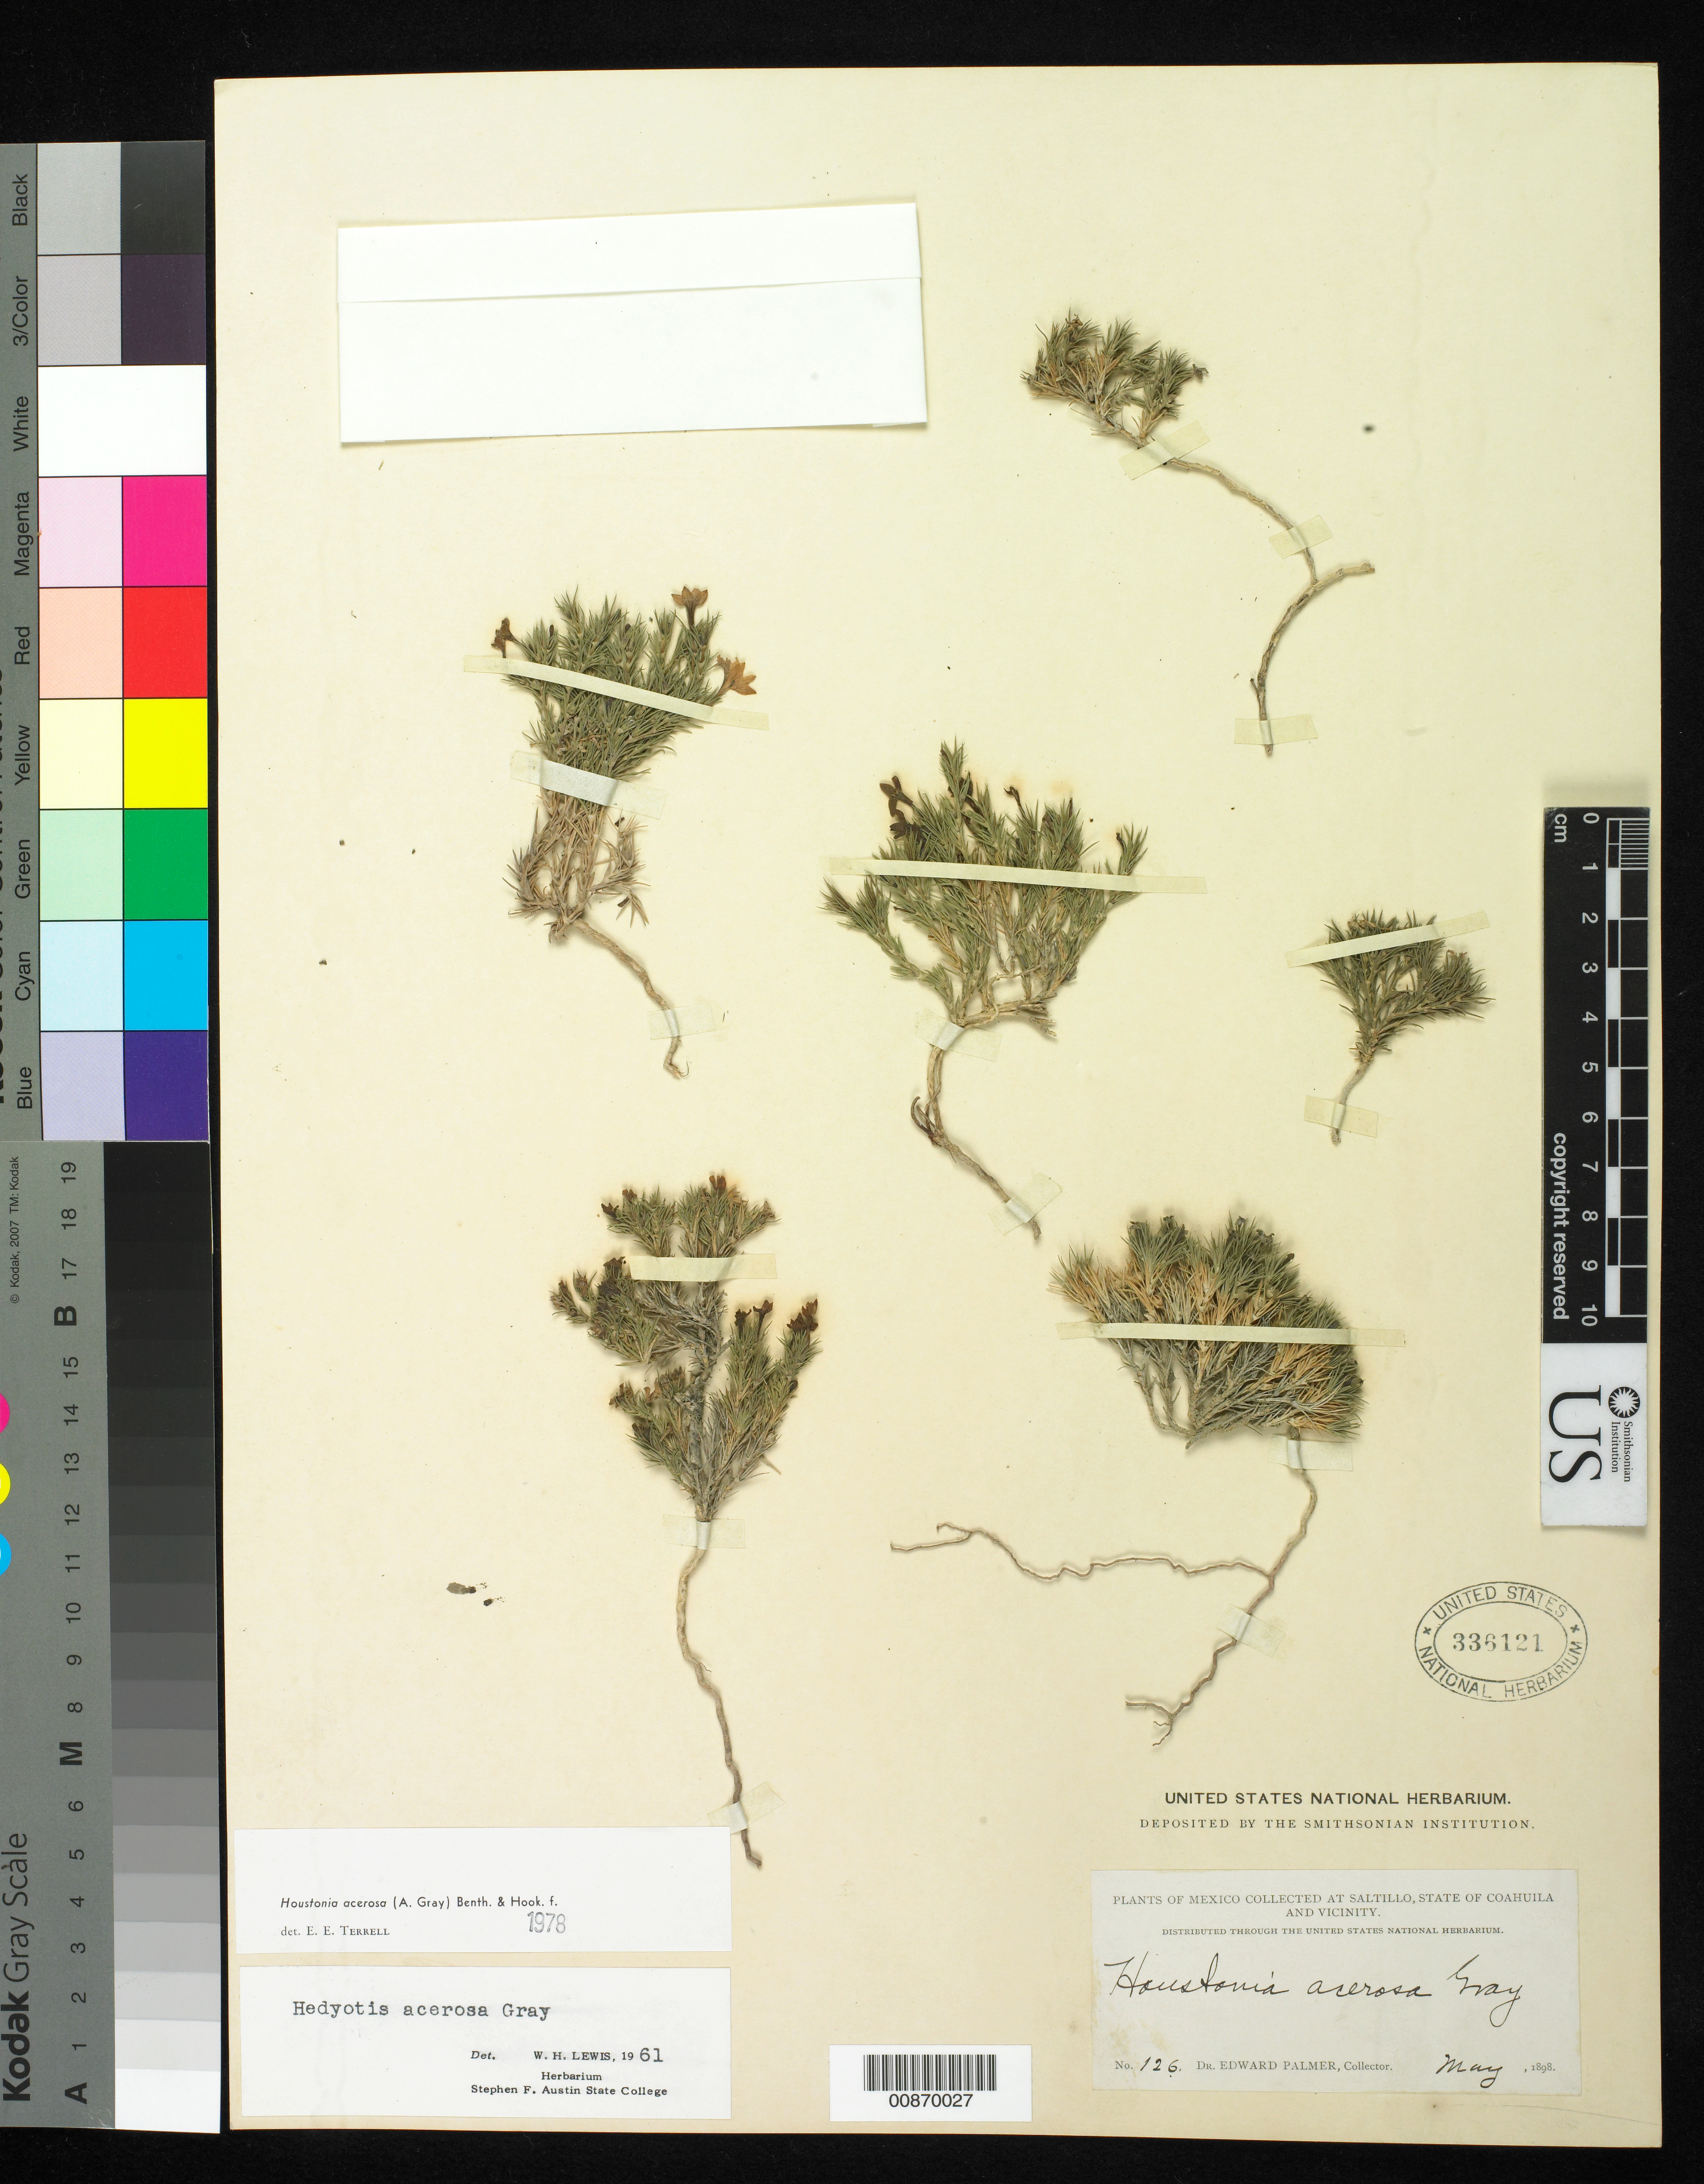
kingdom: Plantae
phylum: Tracheophyta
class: Magnoliopsida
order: Gentianales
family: Rubiaceae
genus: Houstonia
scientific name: Houstonia acerosa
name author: (A. Gray) Benth. & Hook. f.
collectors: E. Palmer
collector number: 126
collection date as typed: May 1898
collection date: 1898-05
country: Mexico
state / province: Coahuila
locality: Saltillo, Coahuila and vicinity.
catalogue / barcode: US 336121